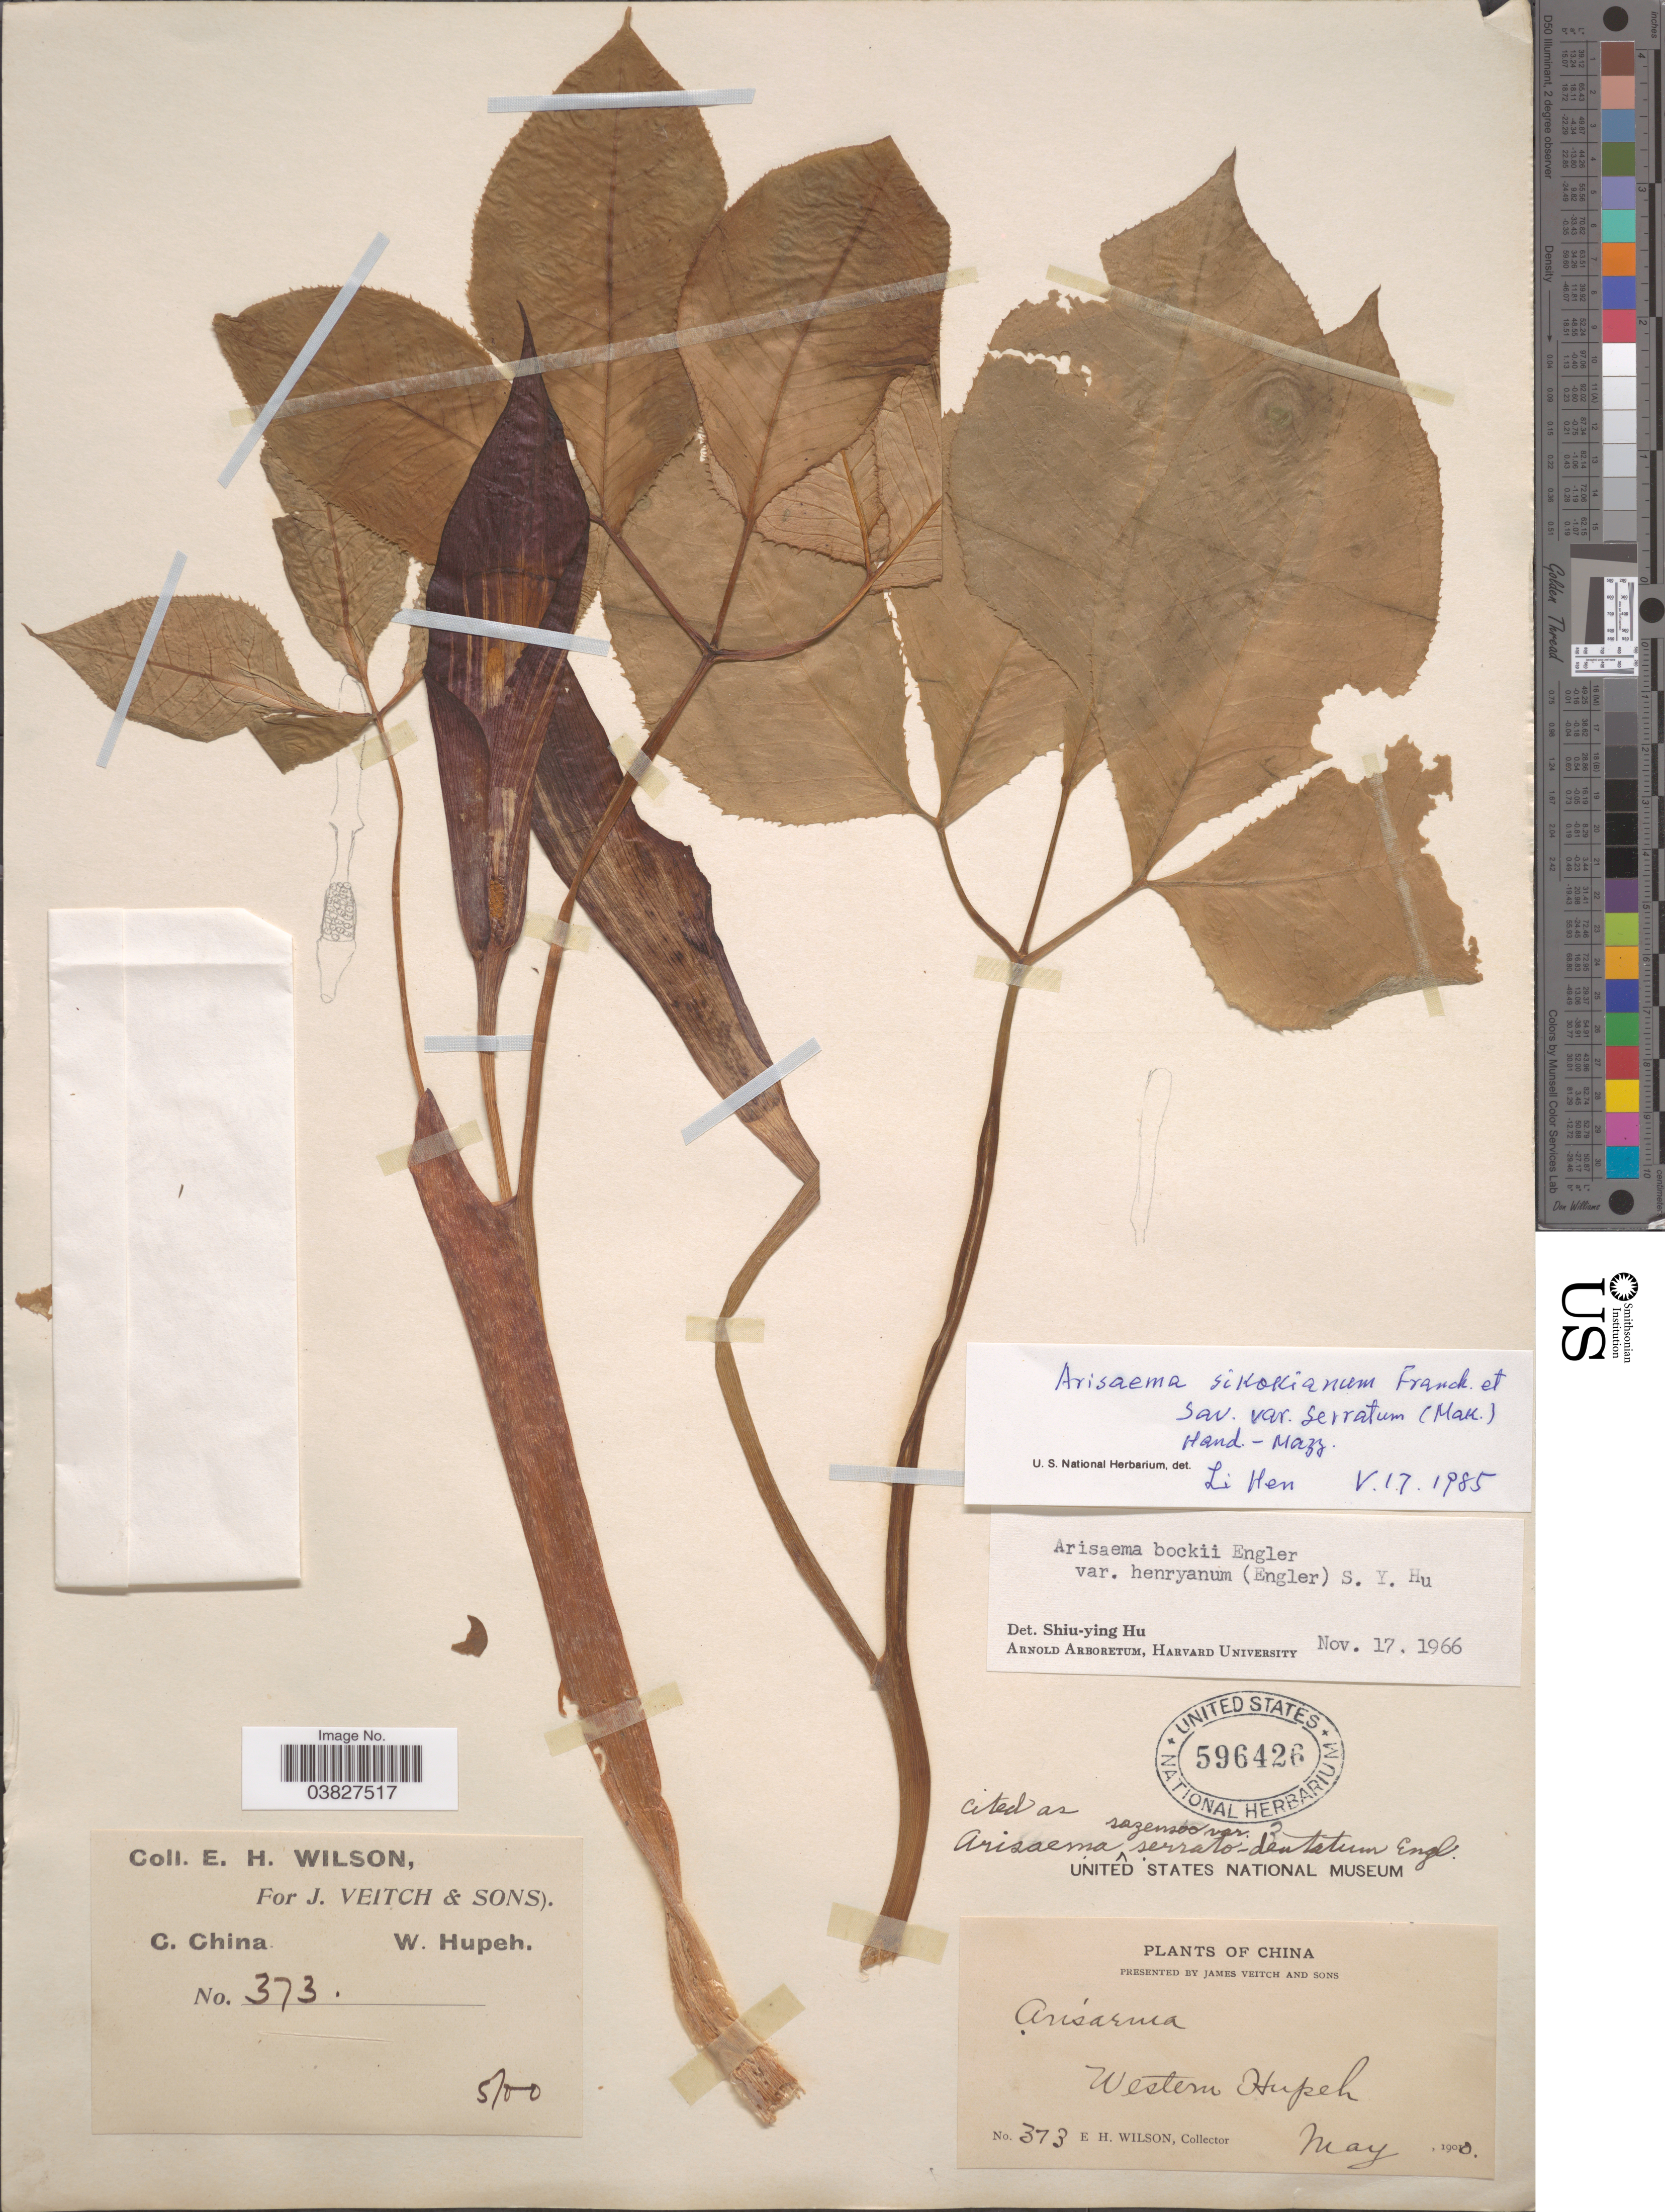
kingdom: Plantae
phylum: Tracheophyta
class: Liliopsida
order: Alismatales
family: Araceae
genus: Arisaema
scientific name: Arisaema bockii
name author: Engl.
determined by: Ma, Zheng Xu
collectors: E. Wilson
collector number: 373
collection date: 1900-05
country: China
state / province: Hubei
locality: C. China. Western Hupeh.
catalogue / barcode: US 596426